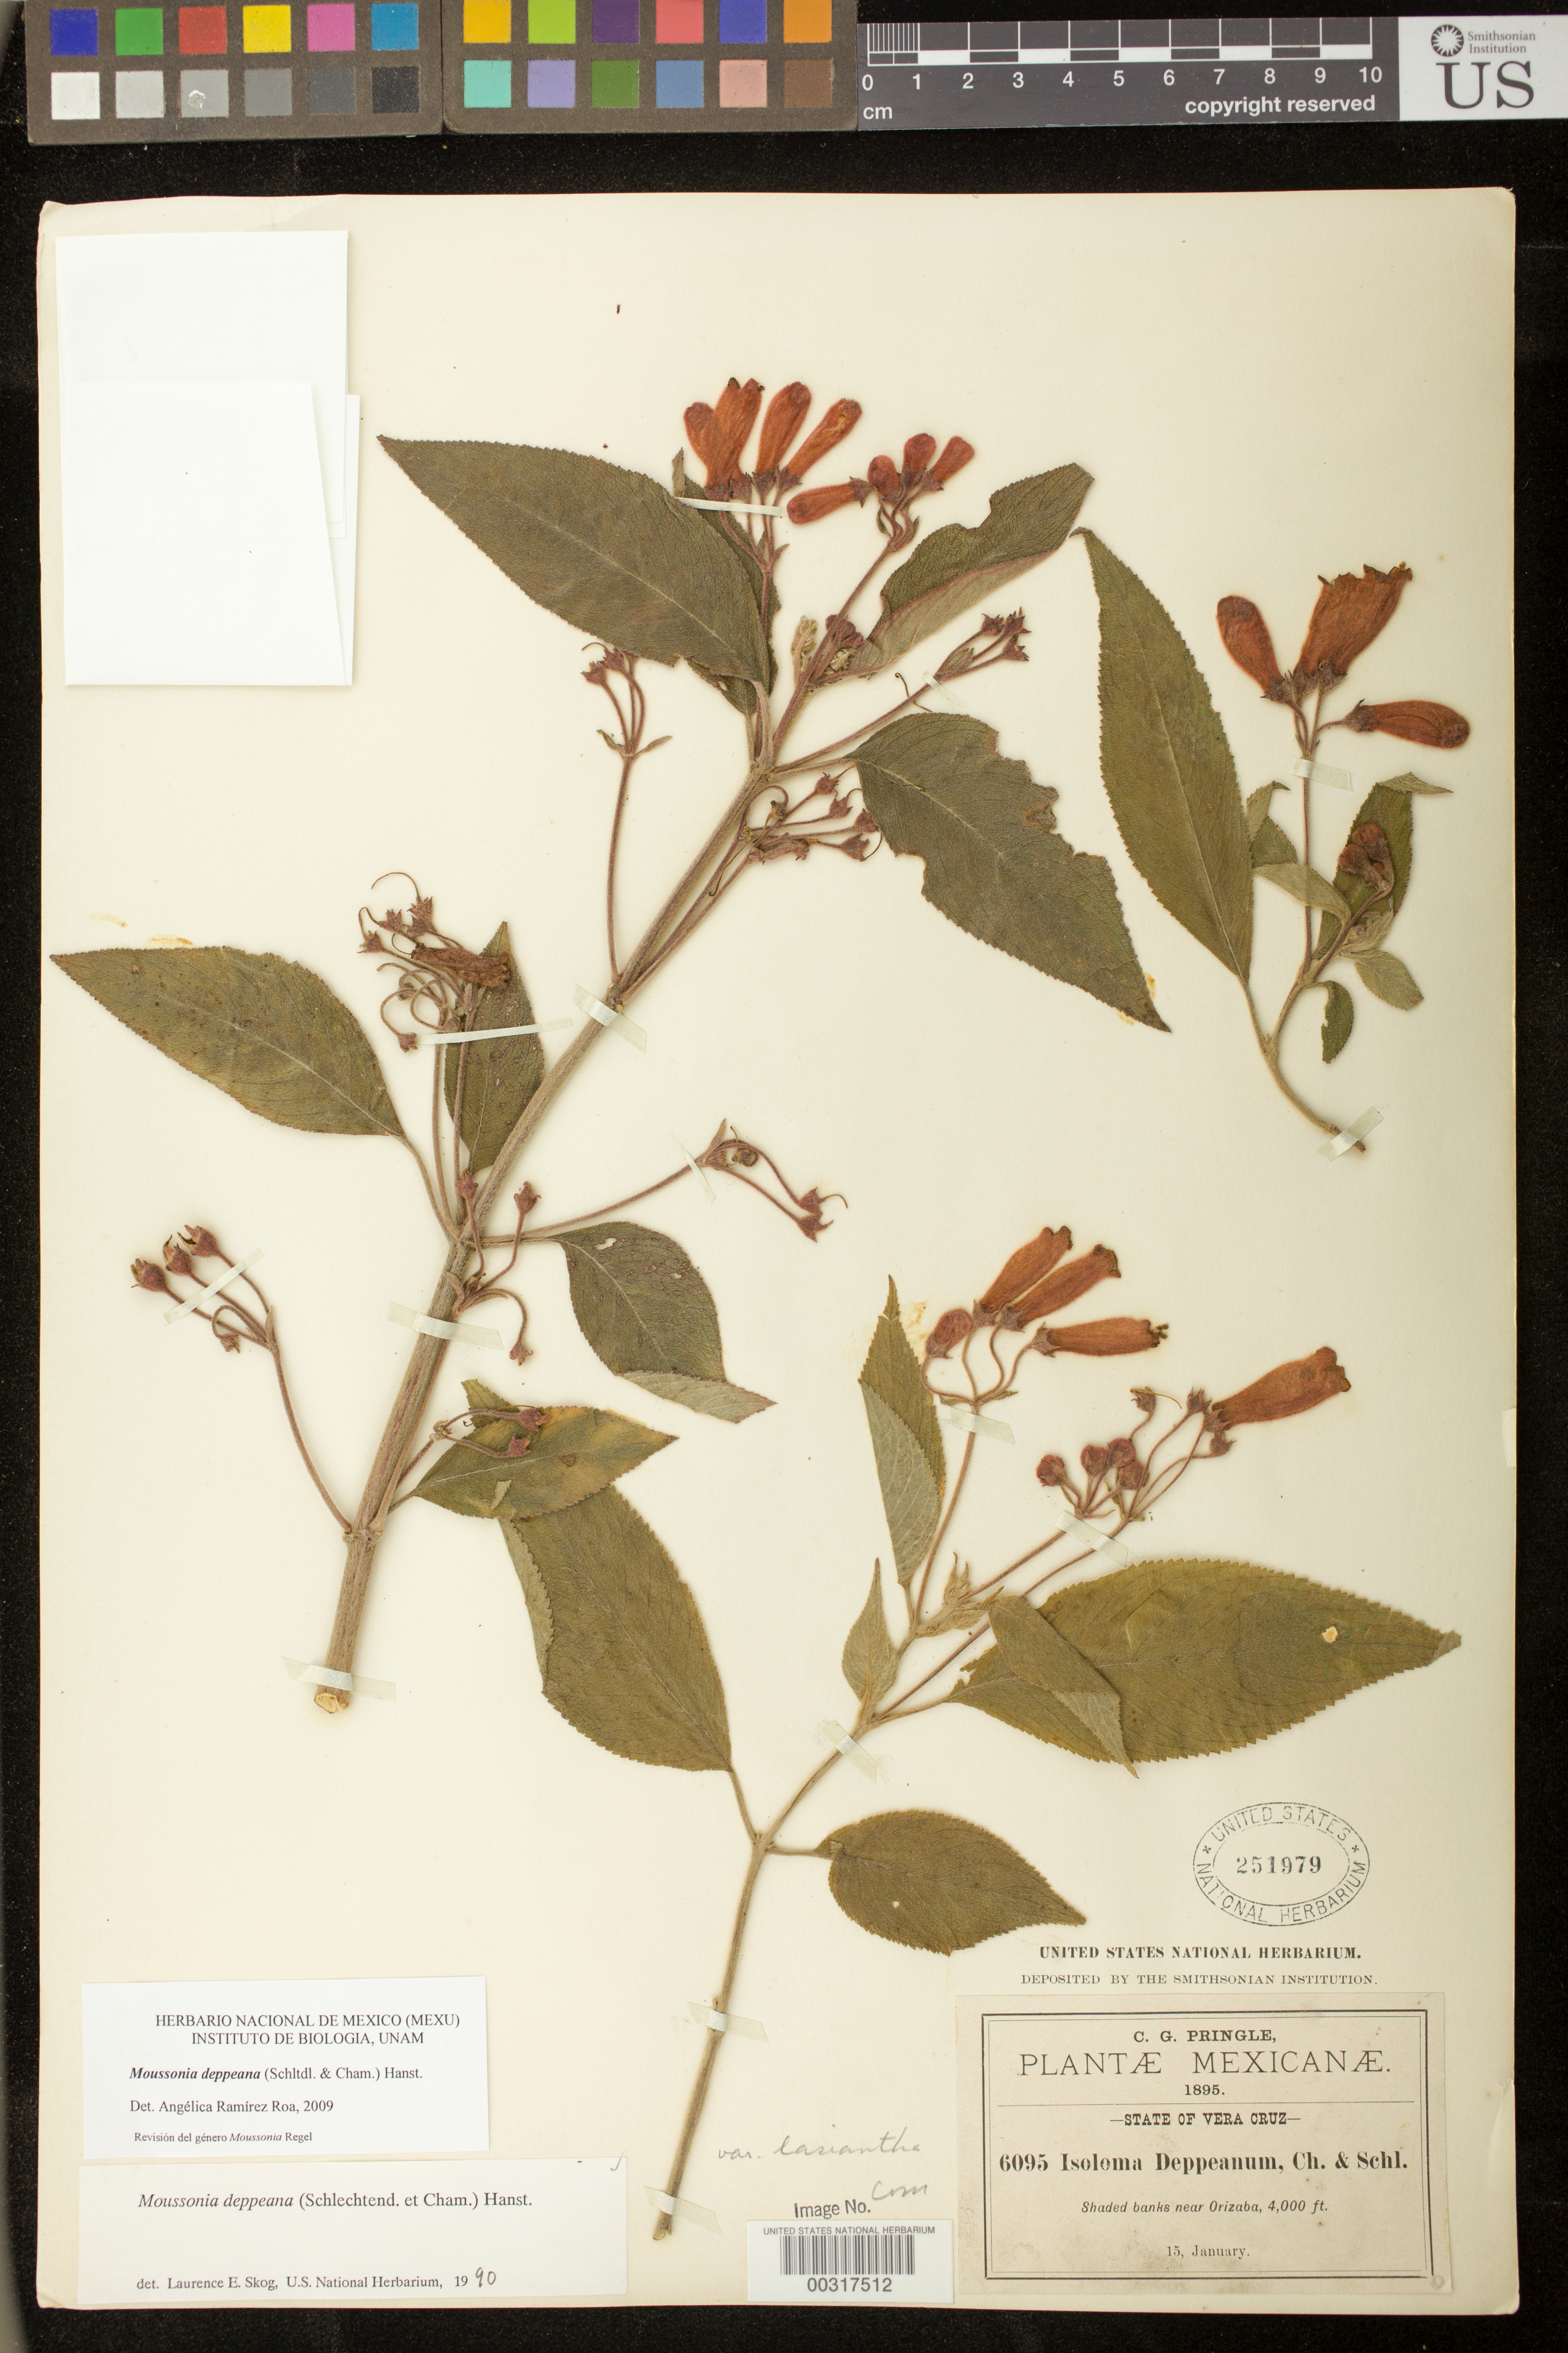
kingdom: Plantae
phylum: Tracheophyta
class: Magnoliopsida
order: Lamiales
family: Gesneriaceae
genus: Moussonia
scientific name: Moussonia deppeana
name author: (Schltdl. & Cham.) Klotzsch ex Hanst.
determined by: Ramírez-Roa, A.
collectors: C. G. Pringle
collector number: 6095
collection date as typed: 15 Jan 1895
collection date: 1895-01-15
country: Mexico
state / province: Veracruz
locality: Near Orizaba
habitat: shaded banks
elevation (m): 1219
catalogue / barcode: US 251979